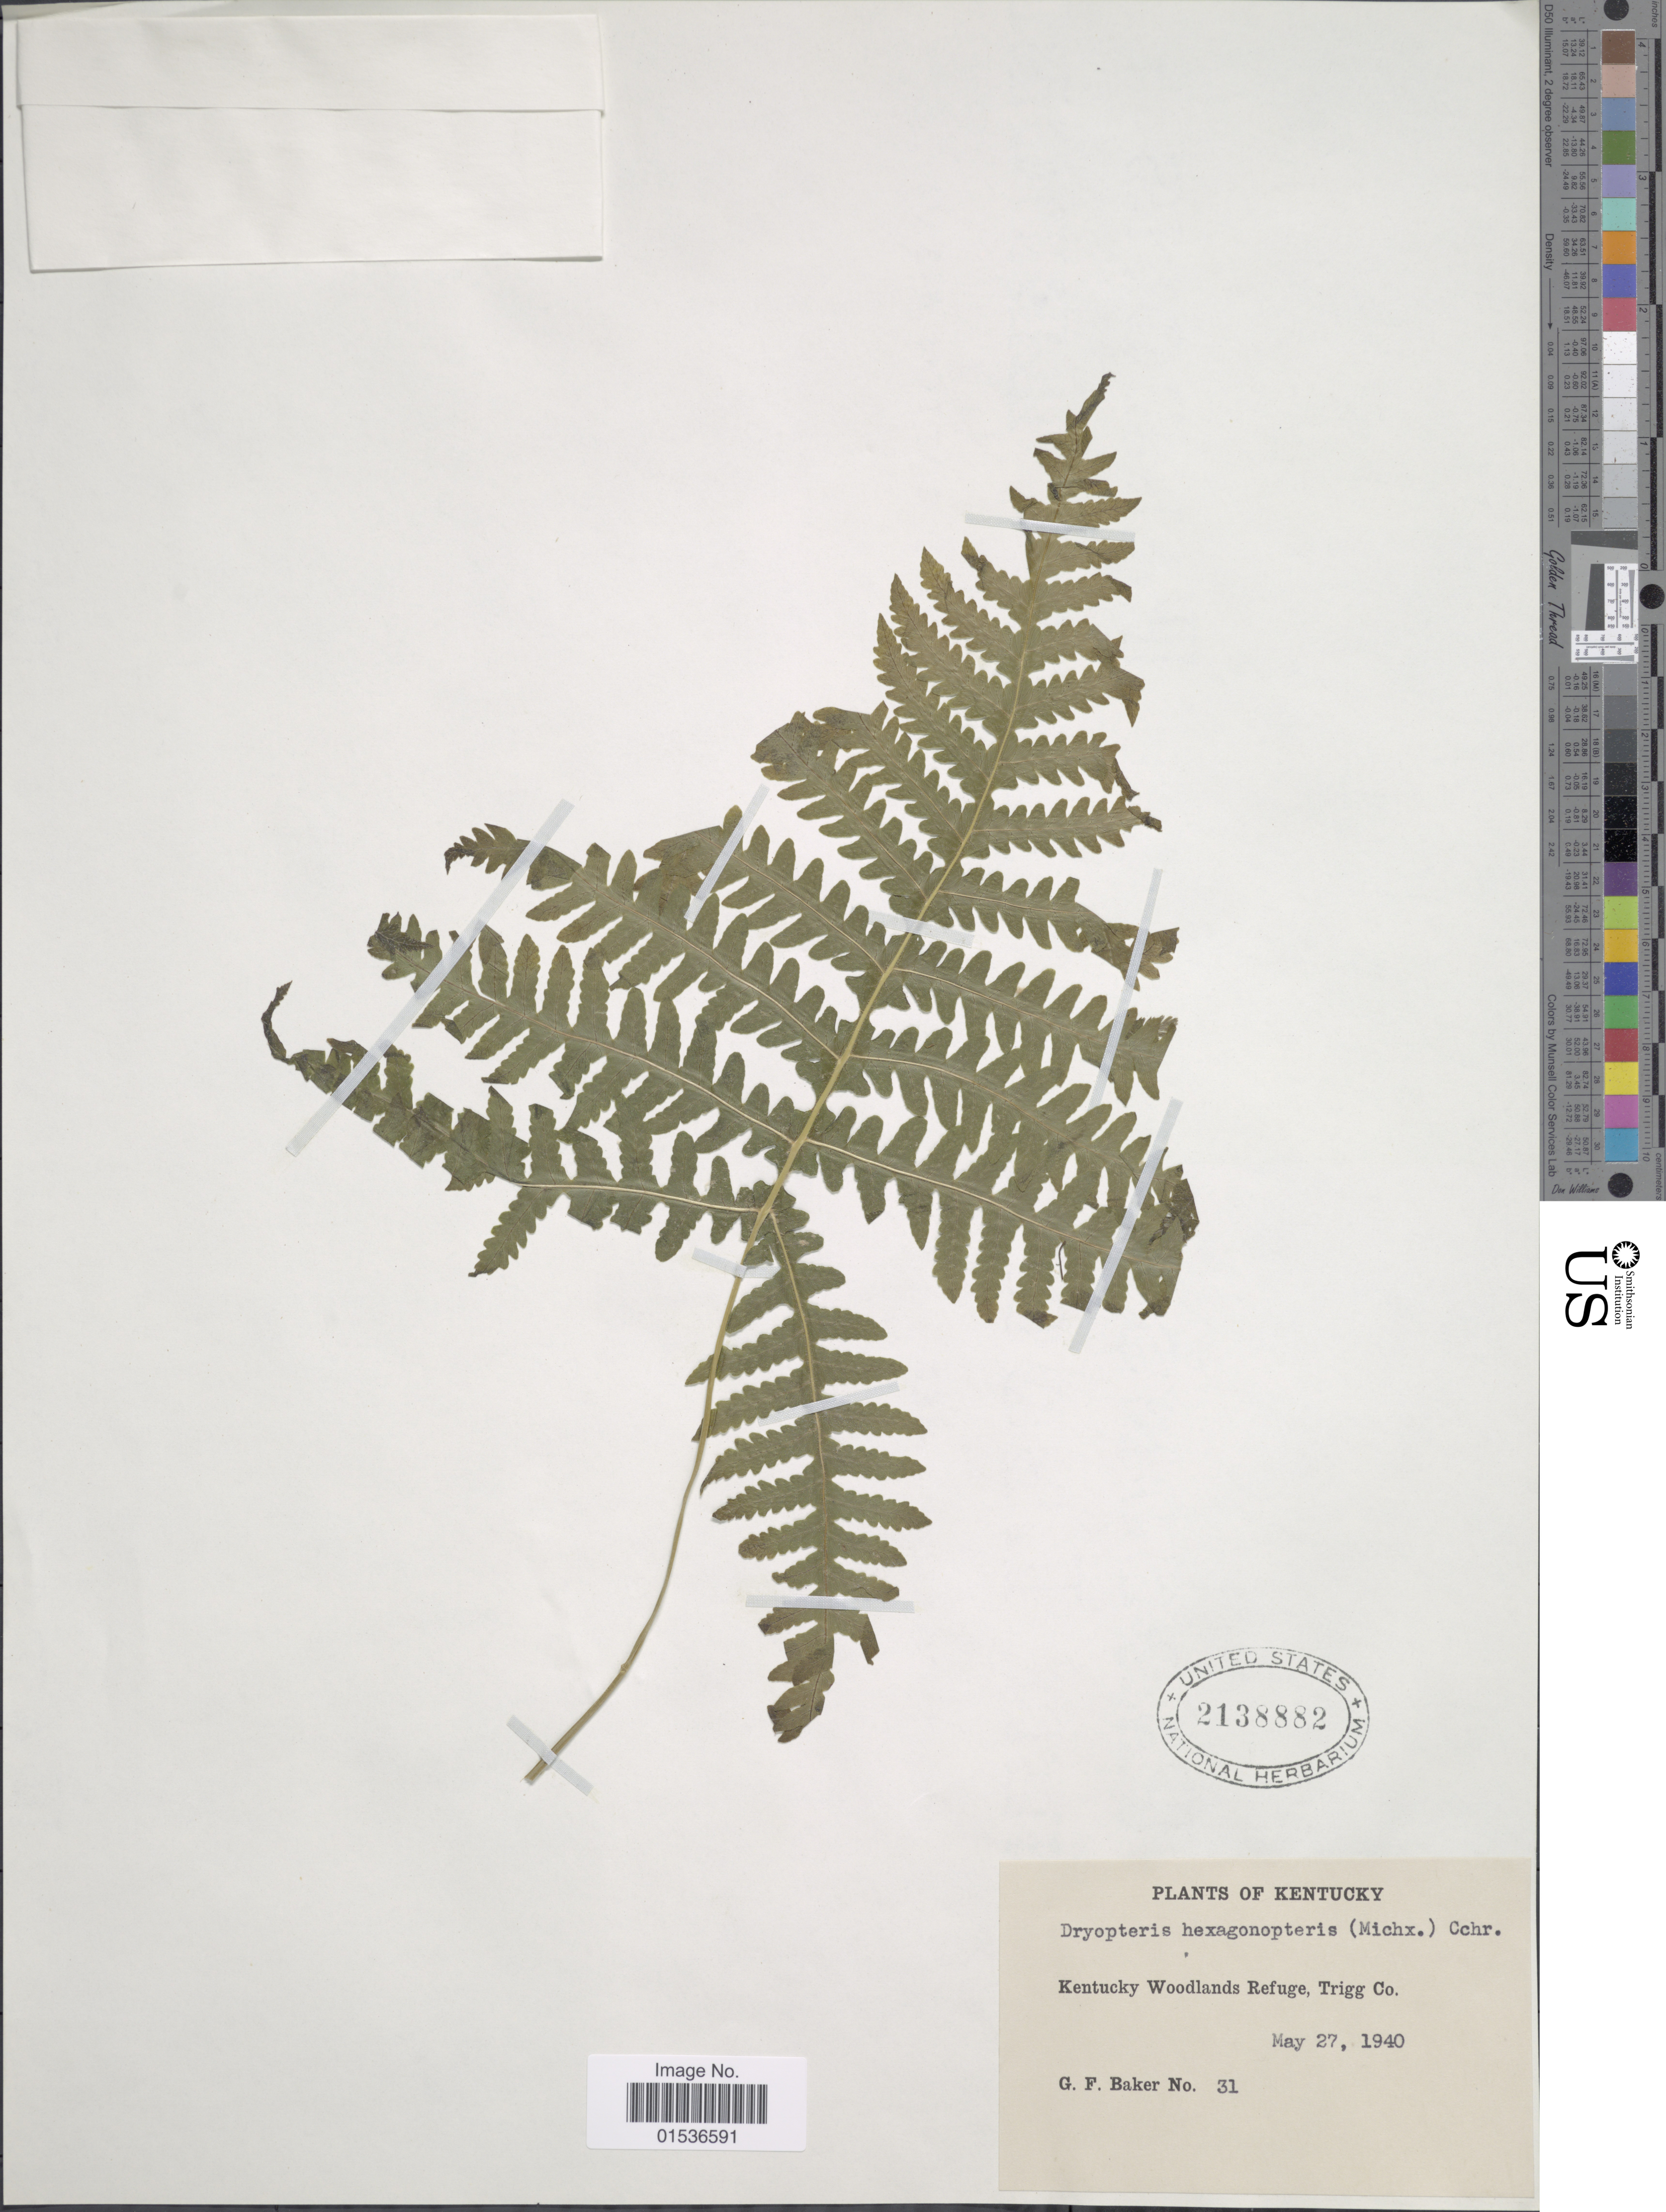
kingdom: Plantae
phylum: Tracheophyta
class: Polypodiopsida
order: Polypodiales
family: Thelypteridaceae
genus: Phegopteris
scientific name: Phegopteris hexagonoptera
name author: (Michx.) Fée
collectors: G. Baker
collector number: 31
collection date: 1940-05-27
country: United States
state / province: Kentucky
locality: Kentucky, Kentucky Woodlands Refuge, Trigg Co.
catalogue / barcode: US 2138882